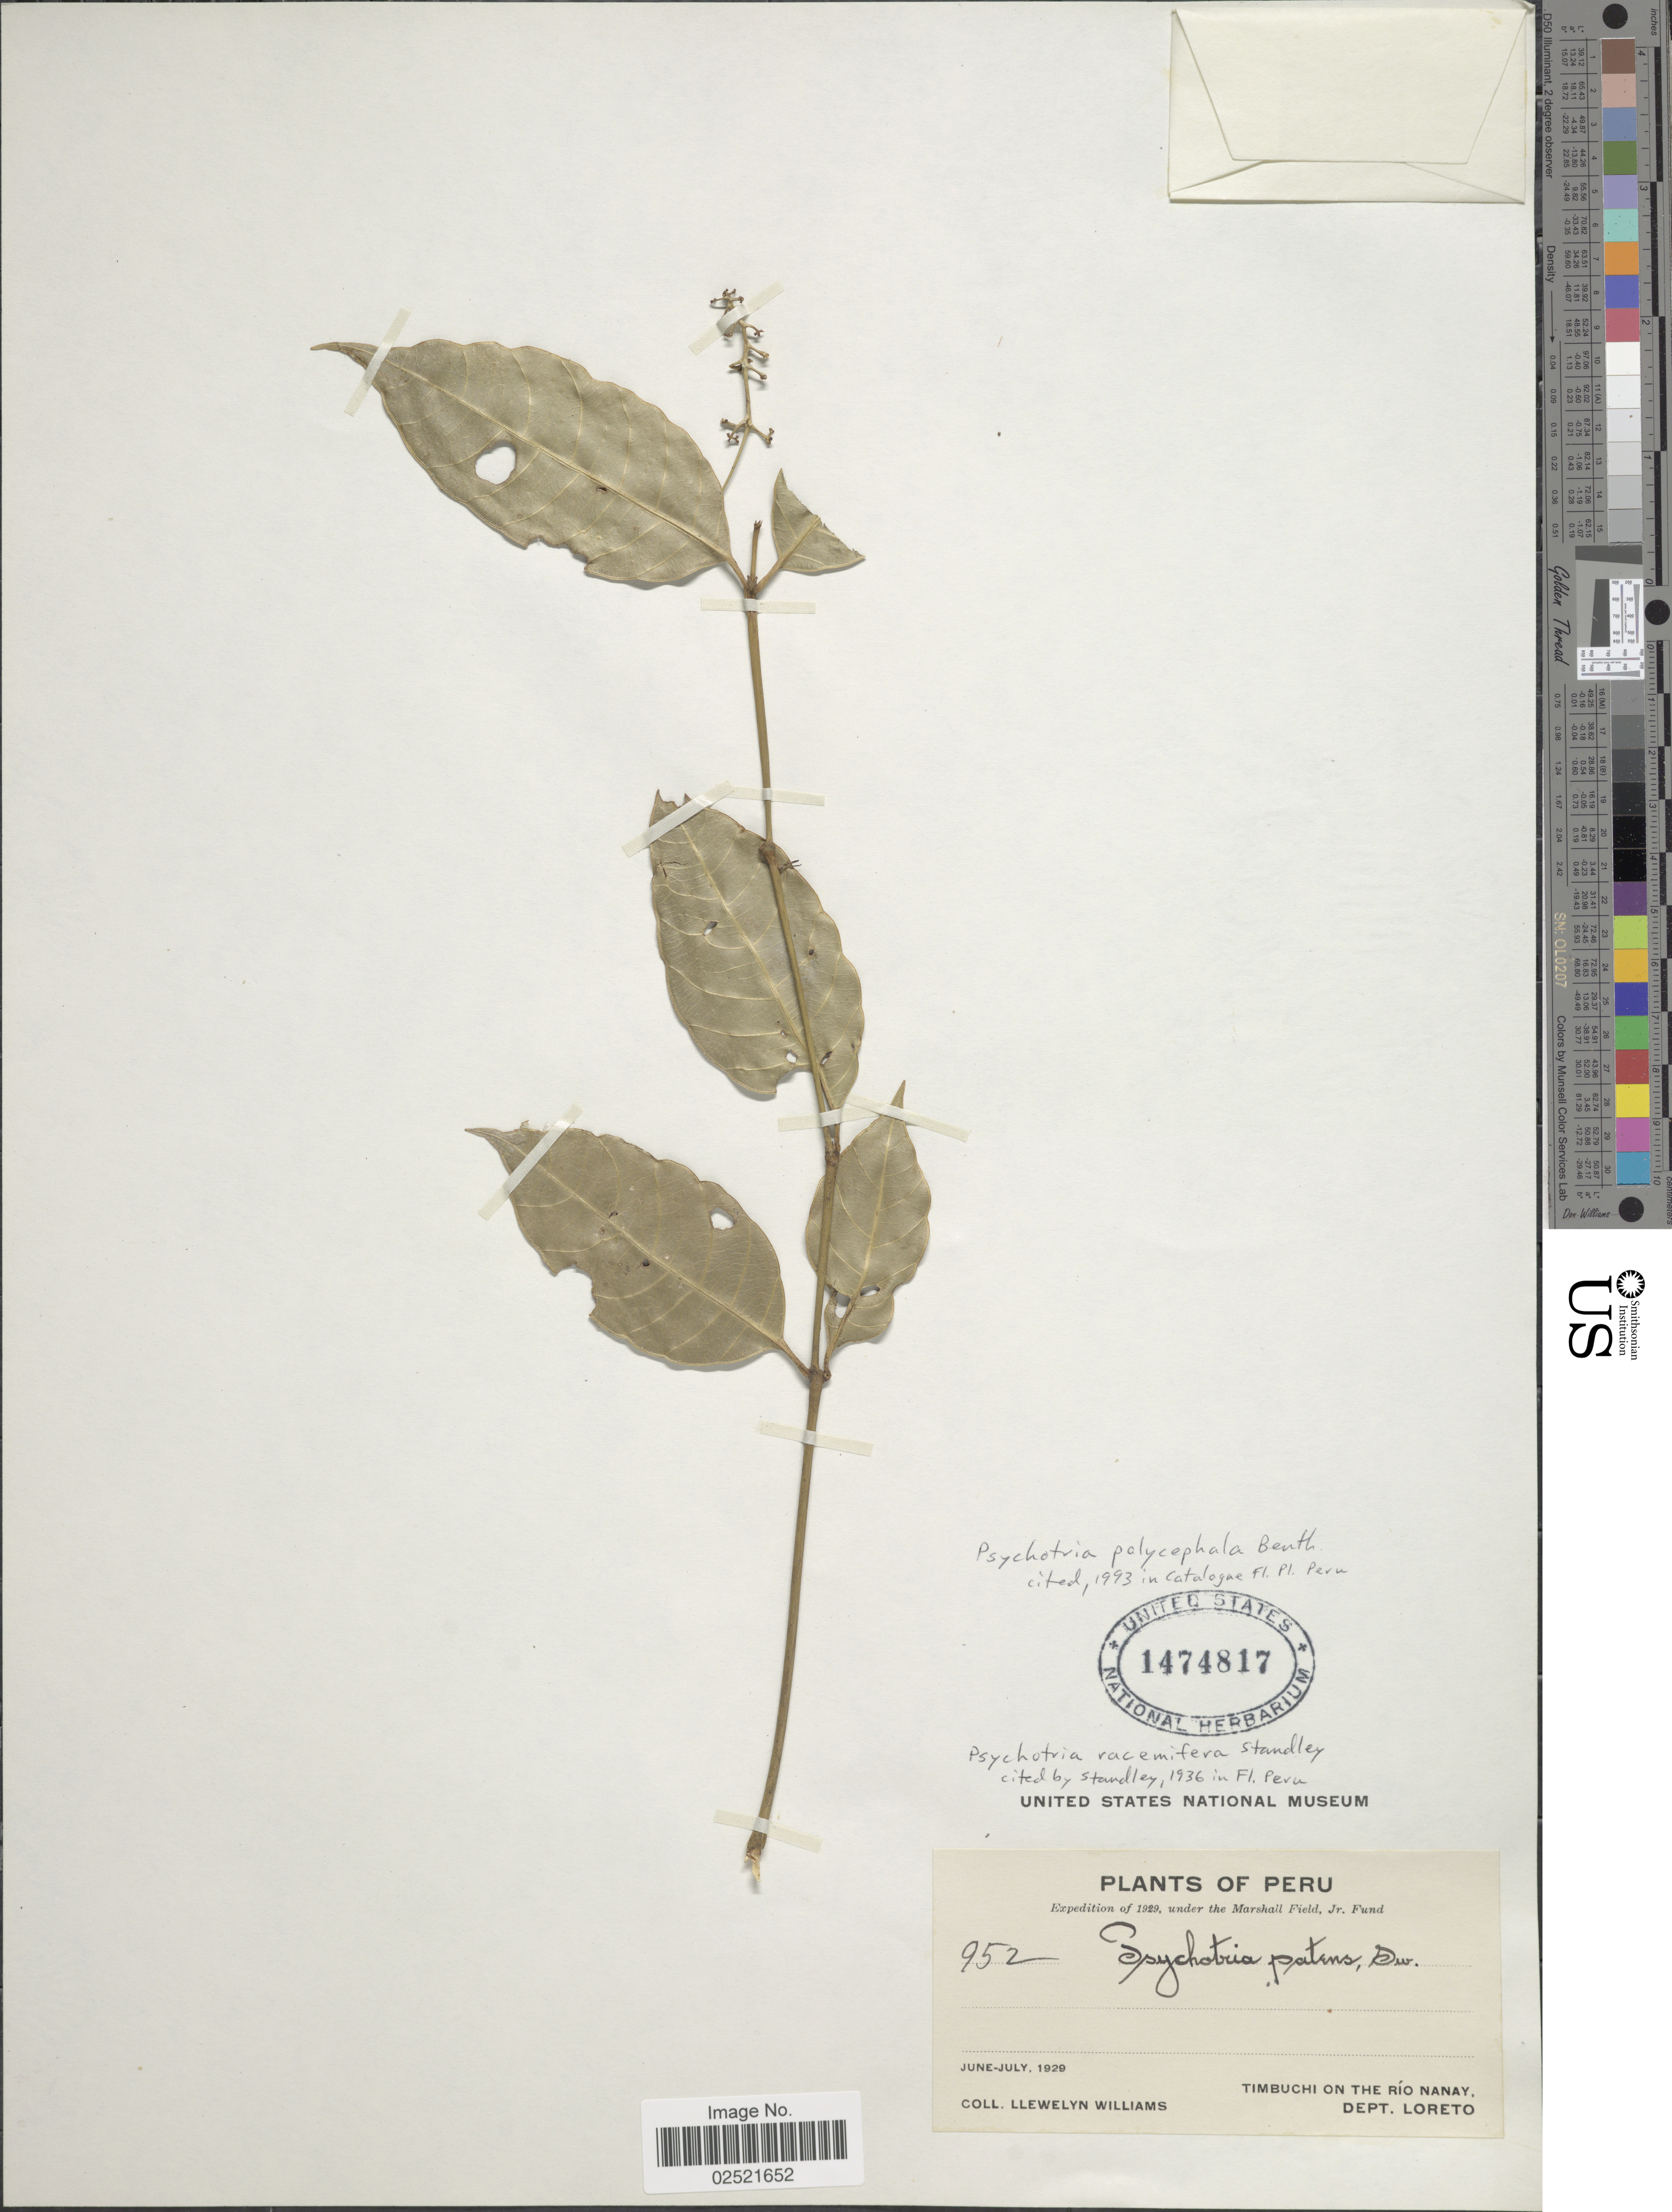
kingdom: Plantae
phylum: Tracheophyta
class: Magnoliopsida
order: Gentianales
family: Rubiaceae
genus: Psychotria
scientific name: Psychotria polycephala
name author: Benth.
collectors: Ll. Williams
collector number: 952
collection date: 1929-06/1929-07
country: Peru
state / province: Loreto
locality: Timbuchi on the Rio Nanay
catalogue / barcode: US 1474817